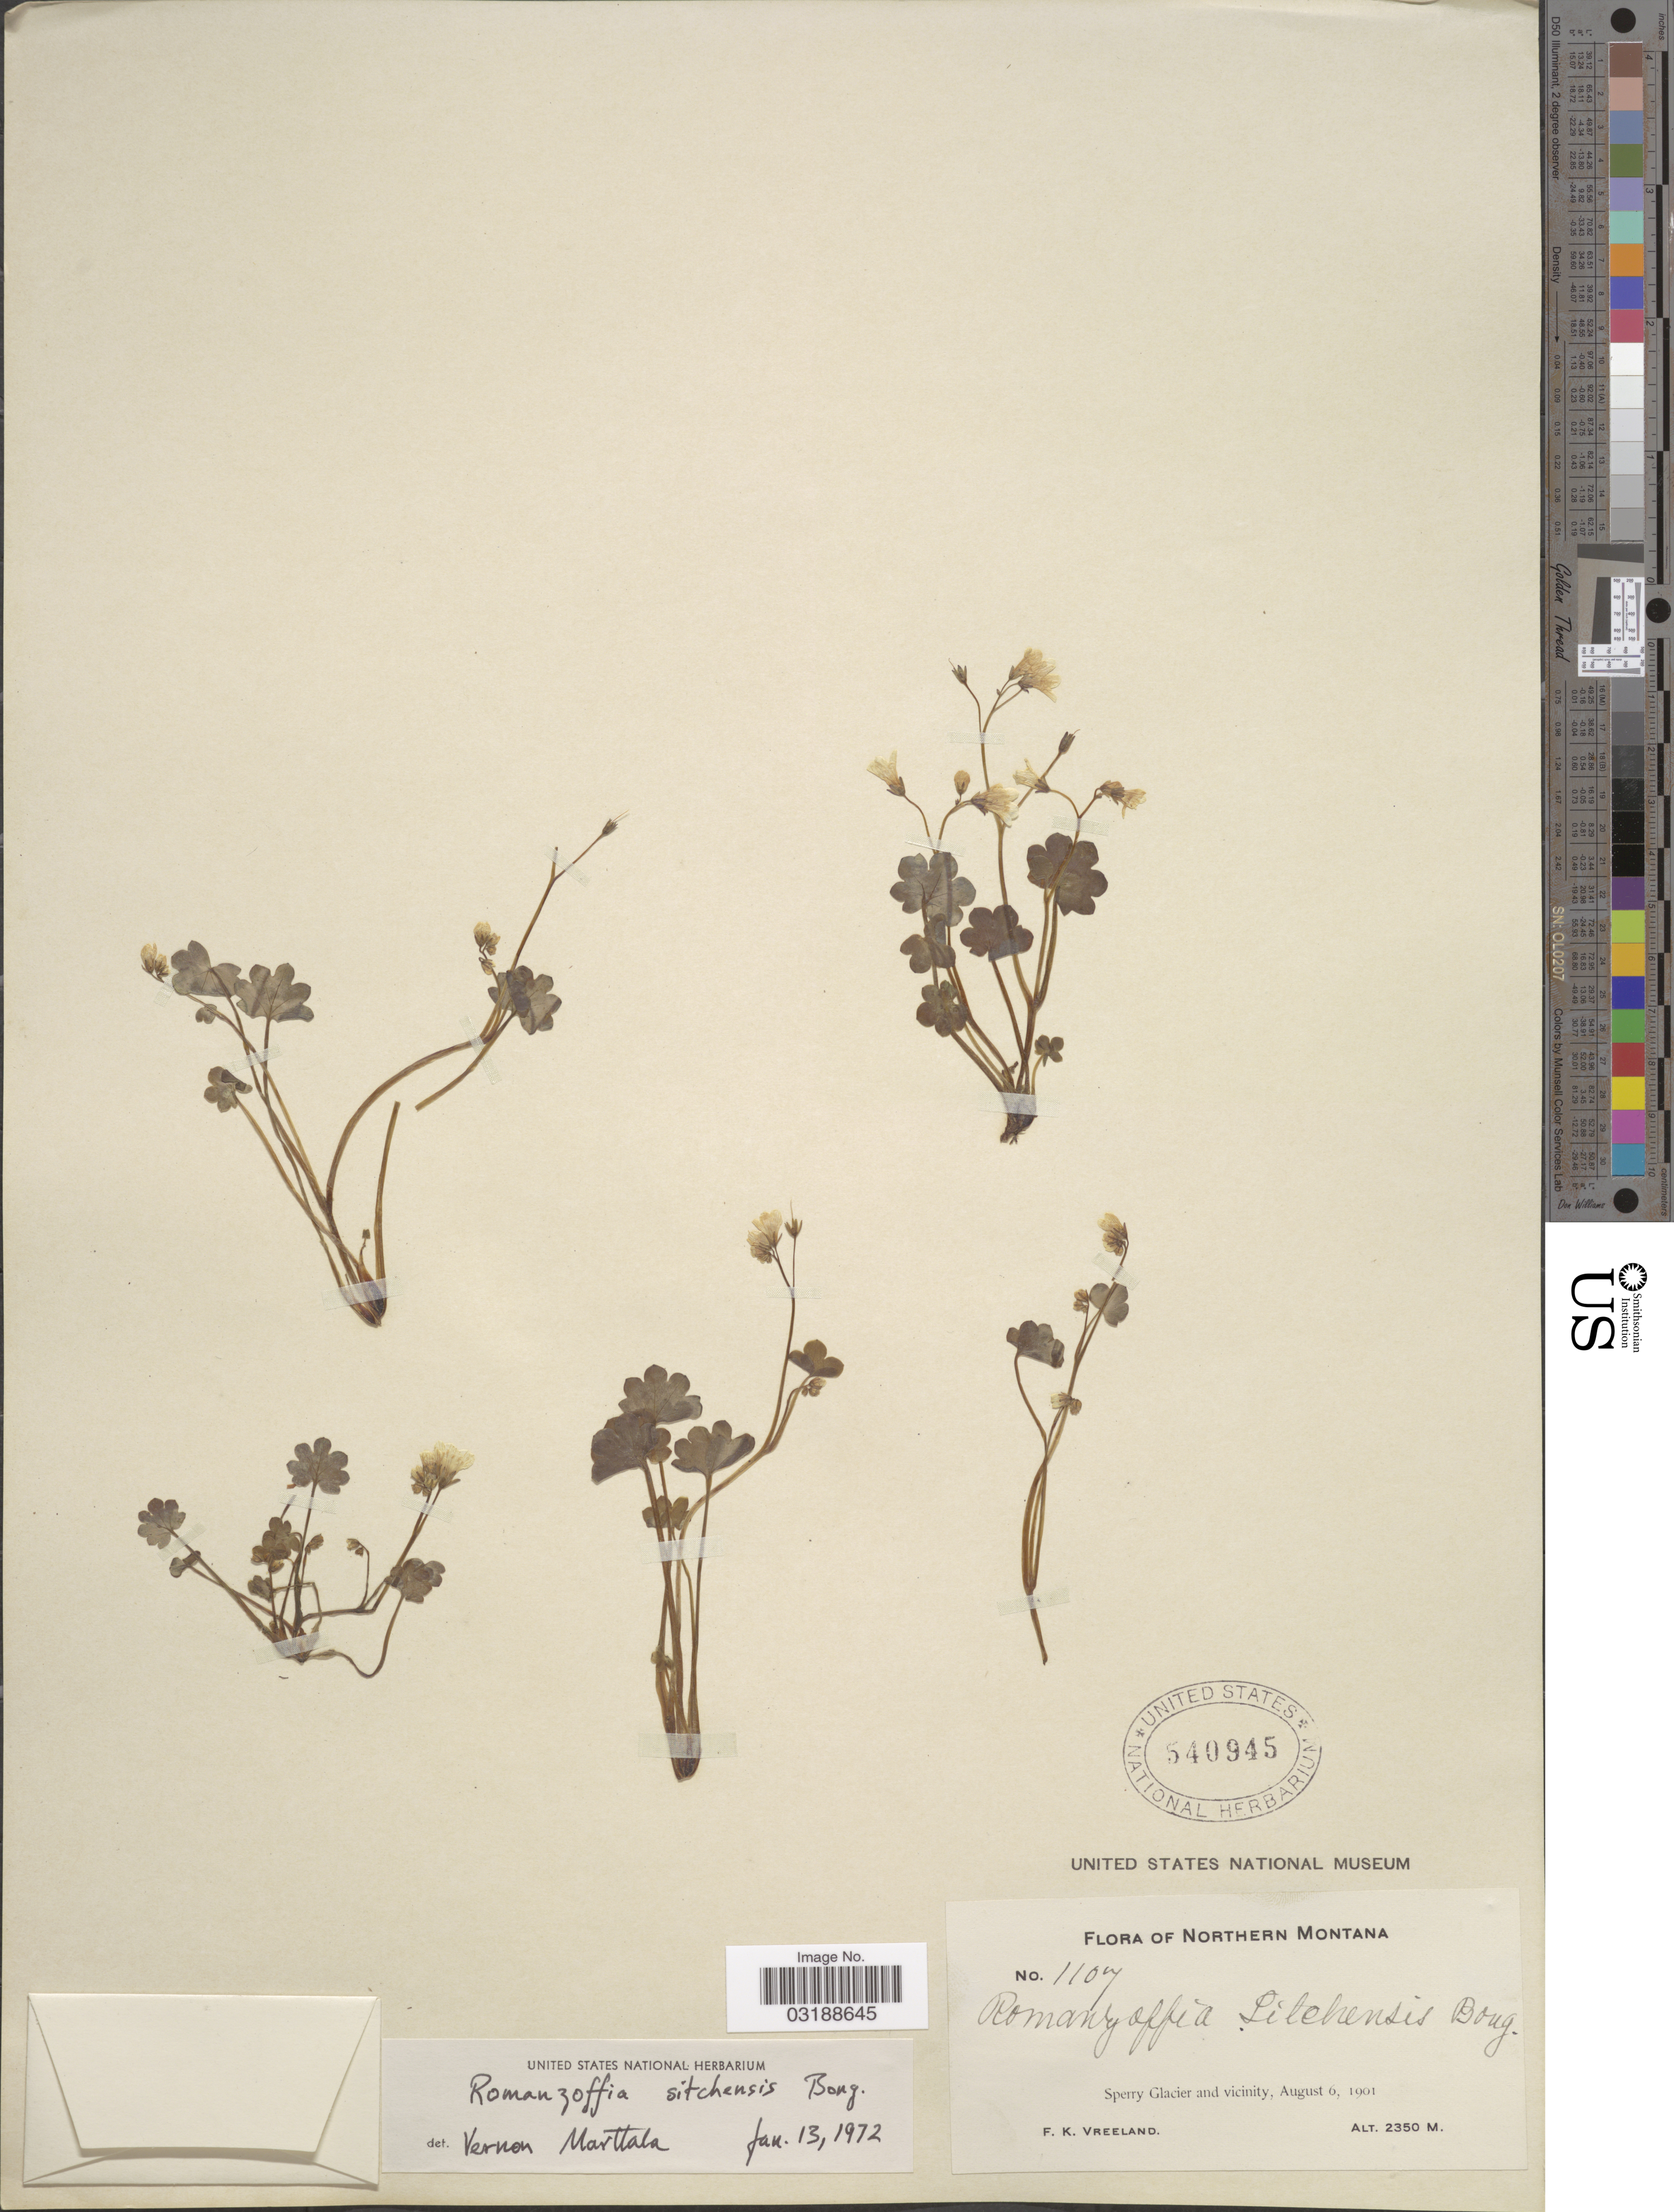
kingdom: Plantae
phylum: Tracheophyta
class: Magnoliopsida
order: Boraginales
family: Hydrophyllaceae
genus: Romanzoffia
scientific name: Romanzoffia sitchensis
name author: Bong.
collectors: F. Vreeland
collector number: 1107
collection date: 1901-08-06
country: United States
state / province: Montana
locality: Northern Montana, Sperry Galcier and Vicinity.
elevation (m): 2350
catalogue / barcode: US 540945